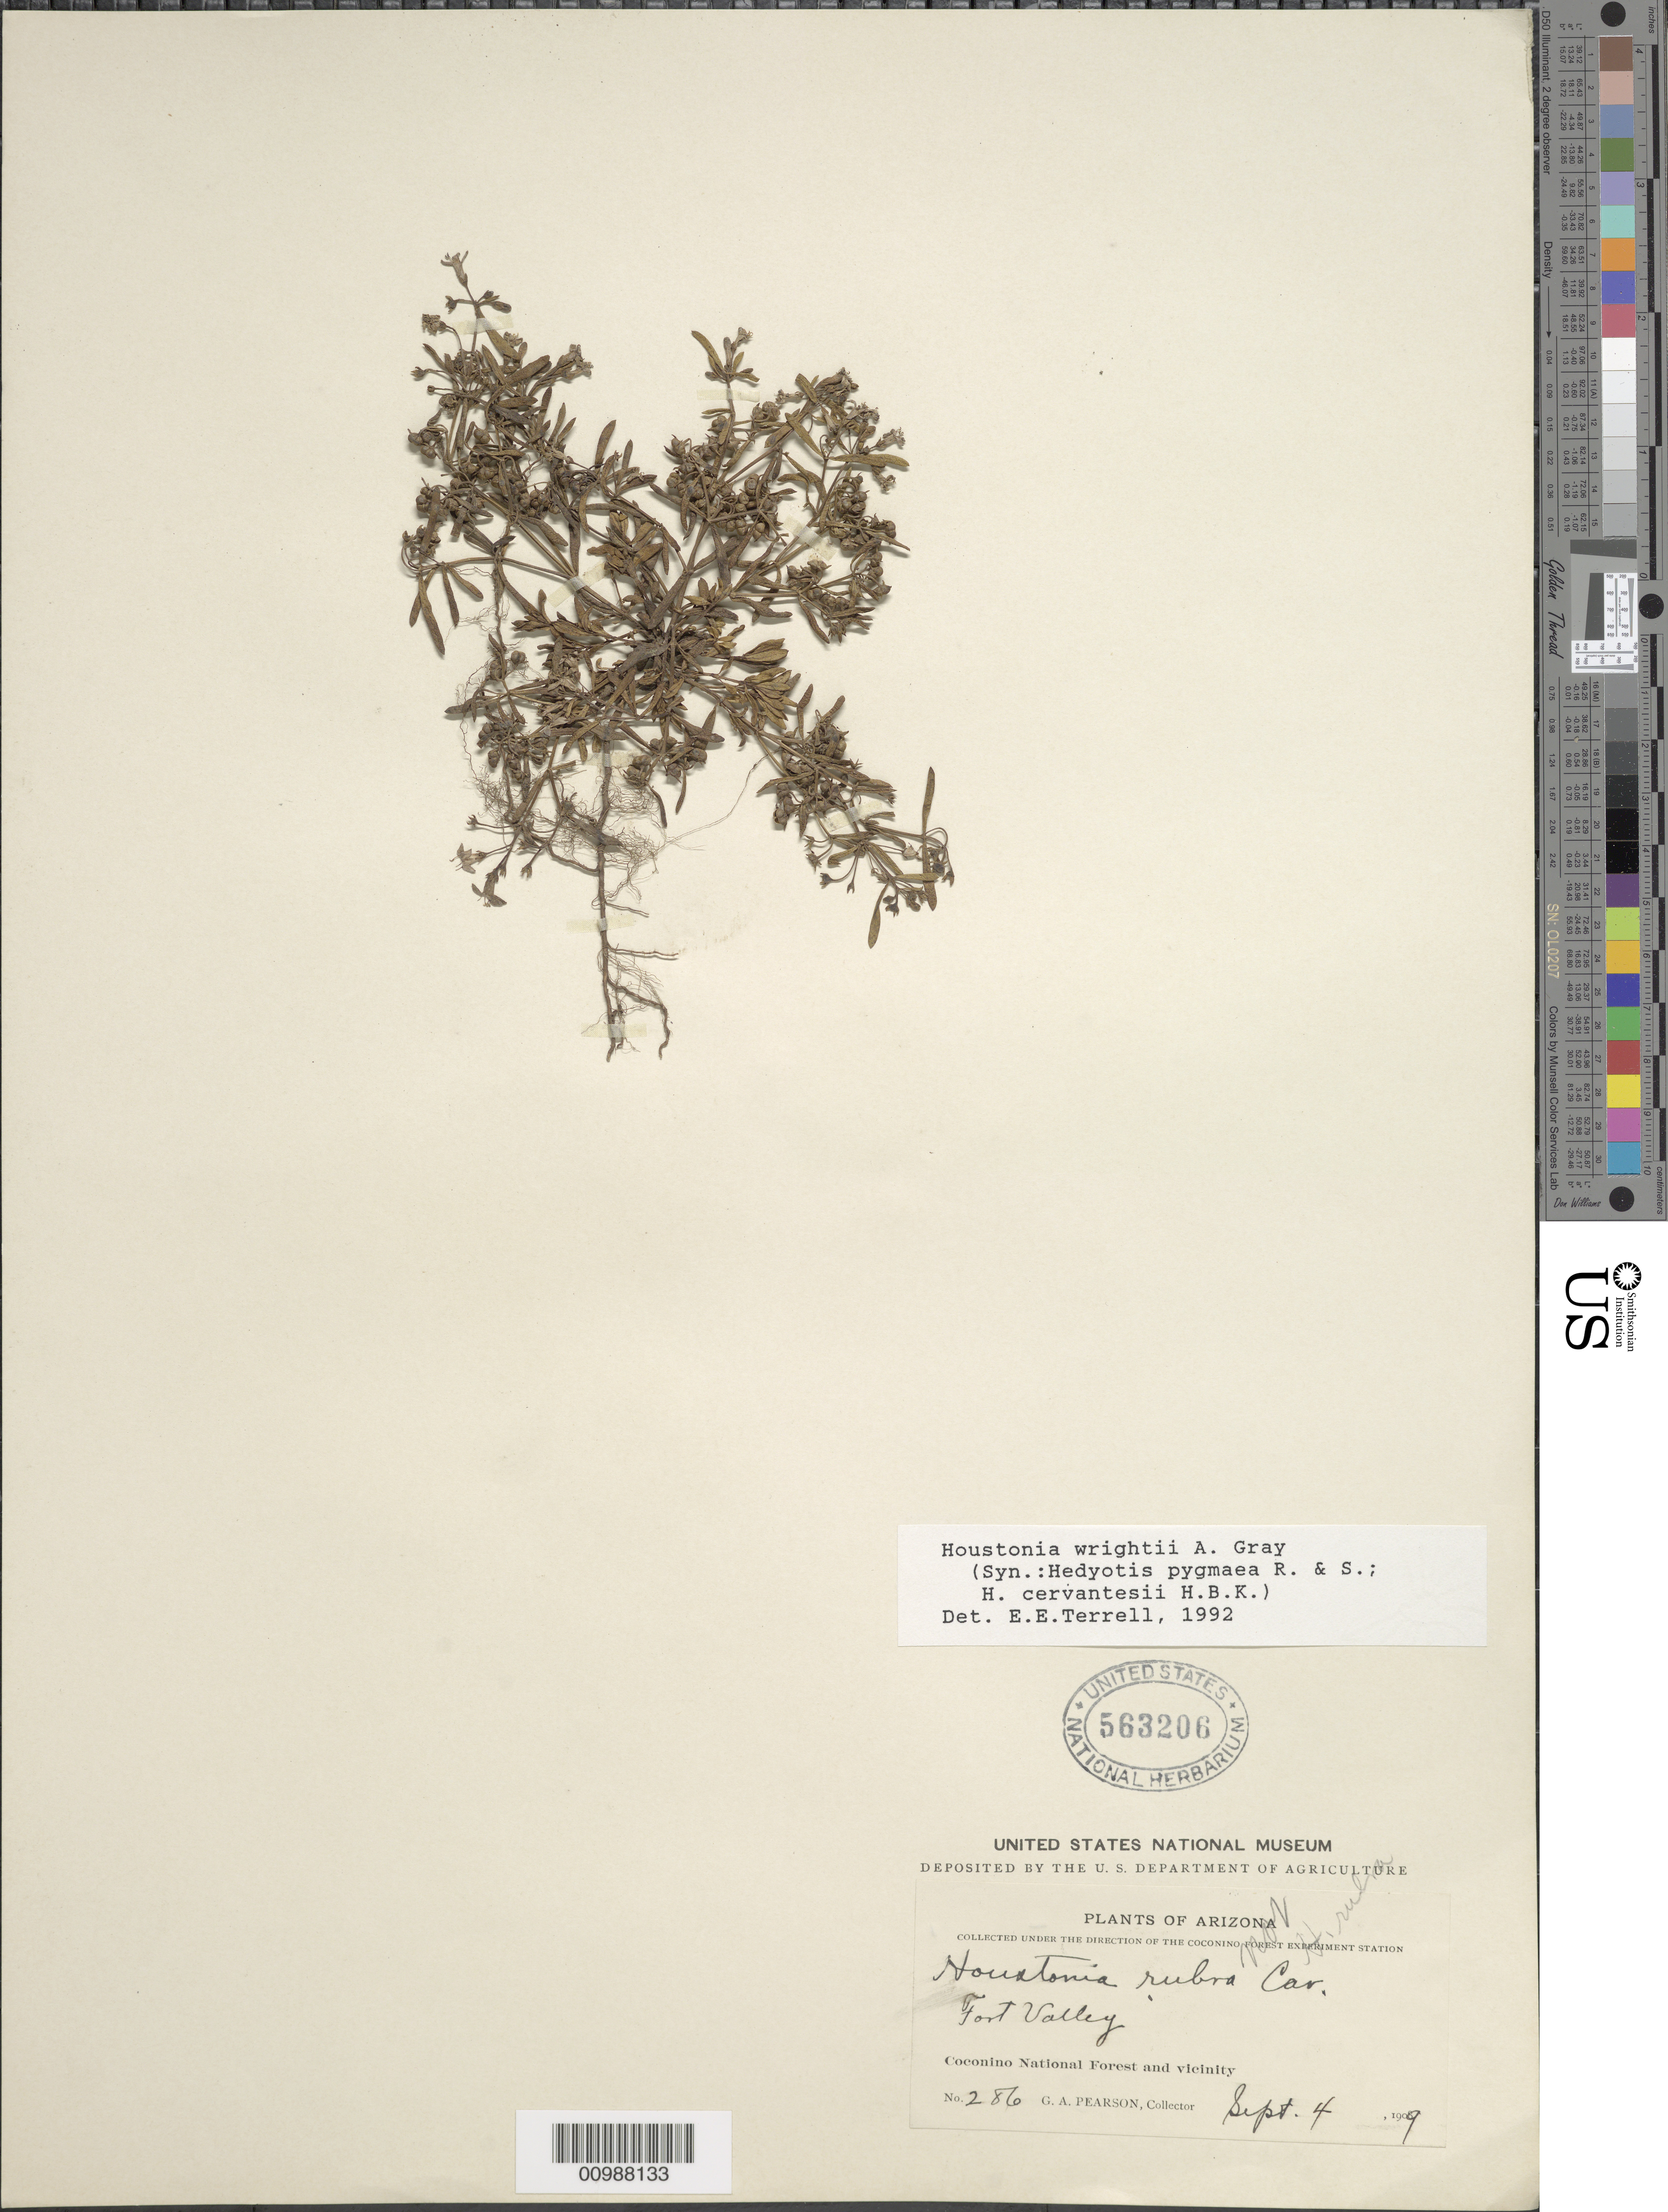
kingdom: Plantae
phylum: Tracheophyta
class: Magnoliopsida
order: Gentianales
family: Rubiaceae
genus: Houstonia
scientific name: Houstonia wrightii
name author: (A. Gray) A. Gray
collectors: G. A. Pearson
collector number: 286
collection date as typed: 04 Sep 1909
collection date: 1909-09-04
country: United States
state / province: Arizona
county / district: Coconino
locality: Fort Valley.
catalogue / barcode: US 563206